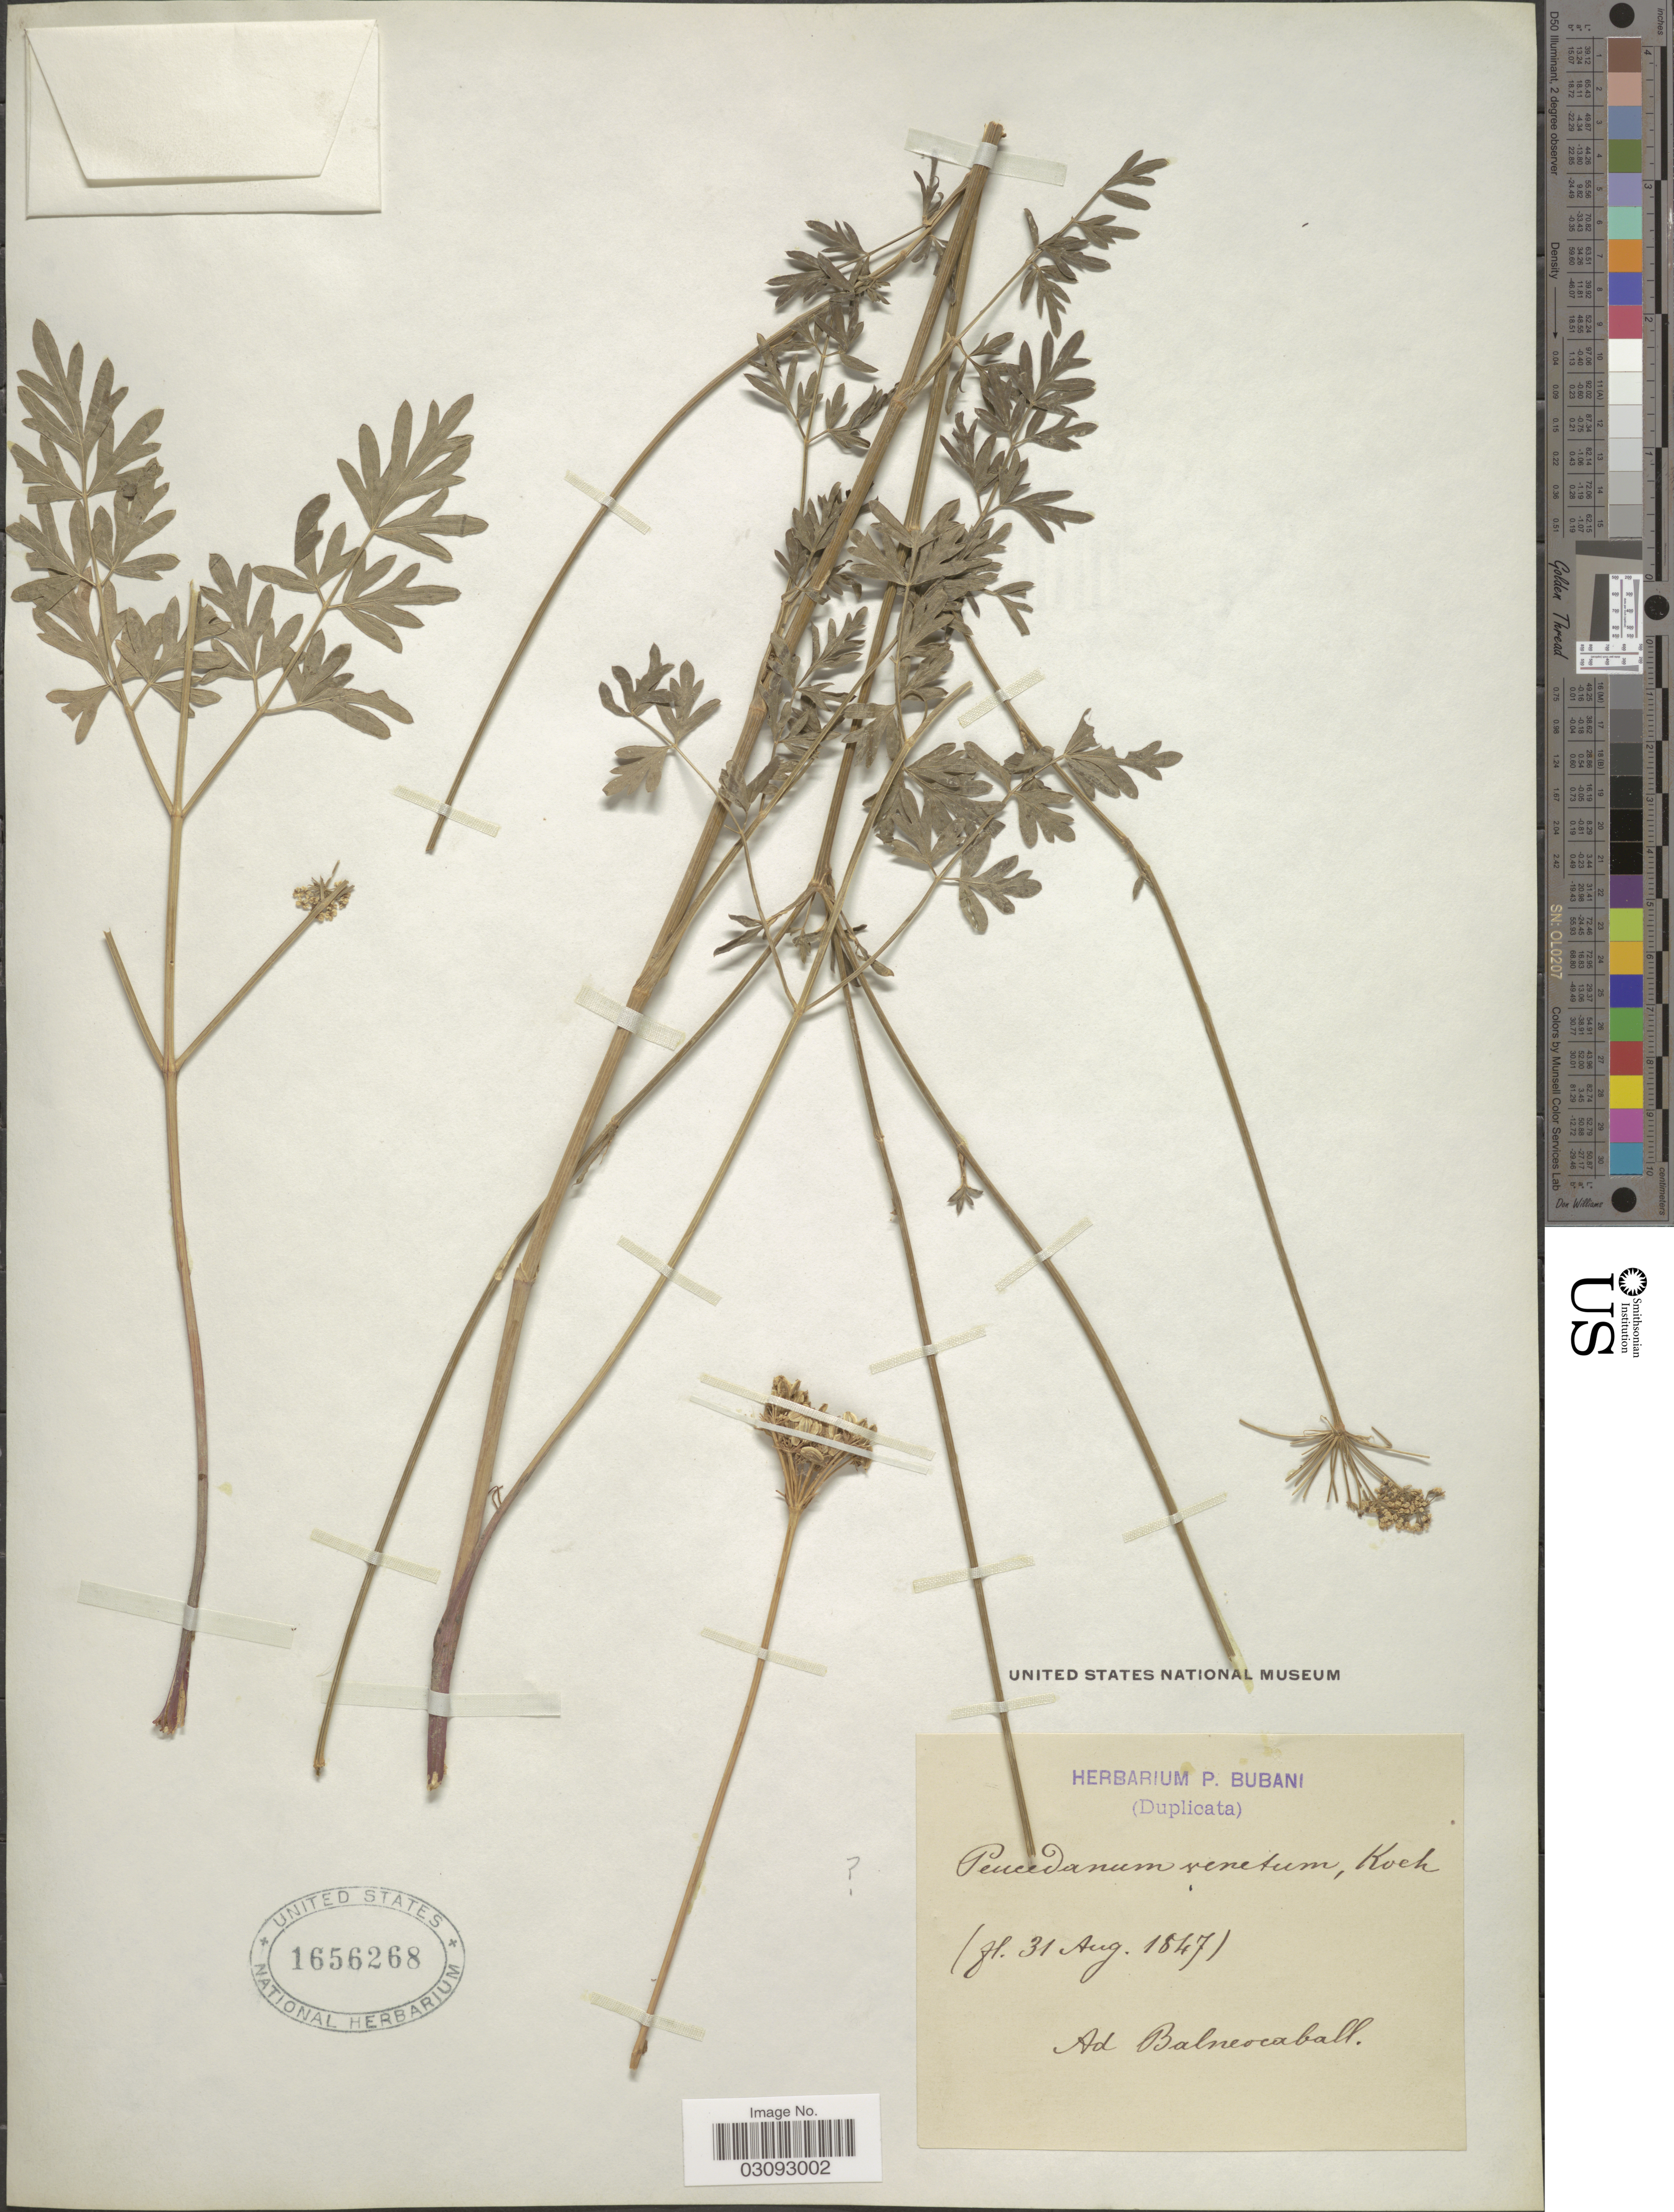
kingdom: Plantae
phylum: Tracheophyta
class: Magnoliopsida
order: Apiales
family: Apiaceae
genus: Peucedanum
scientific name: Peucedanum venetum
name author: W.D.J. Koch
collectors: ex herb. P. Bubani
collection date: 1847-08-31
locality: Ad Balneocaball.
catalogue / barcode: US 1656268